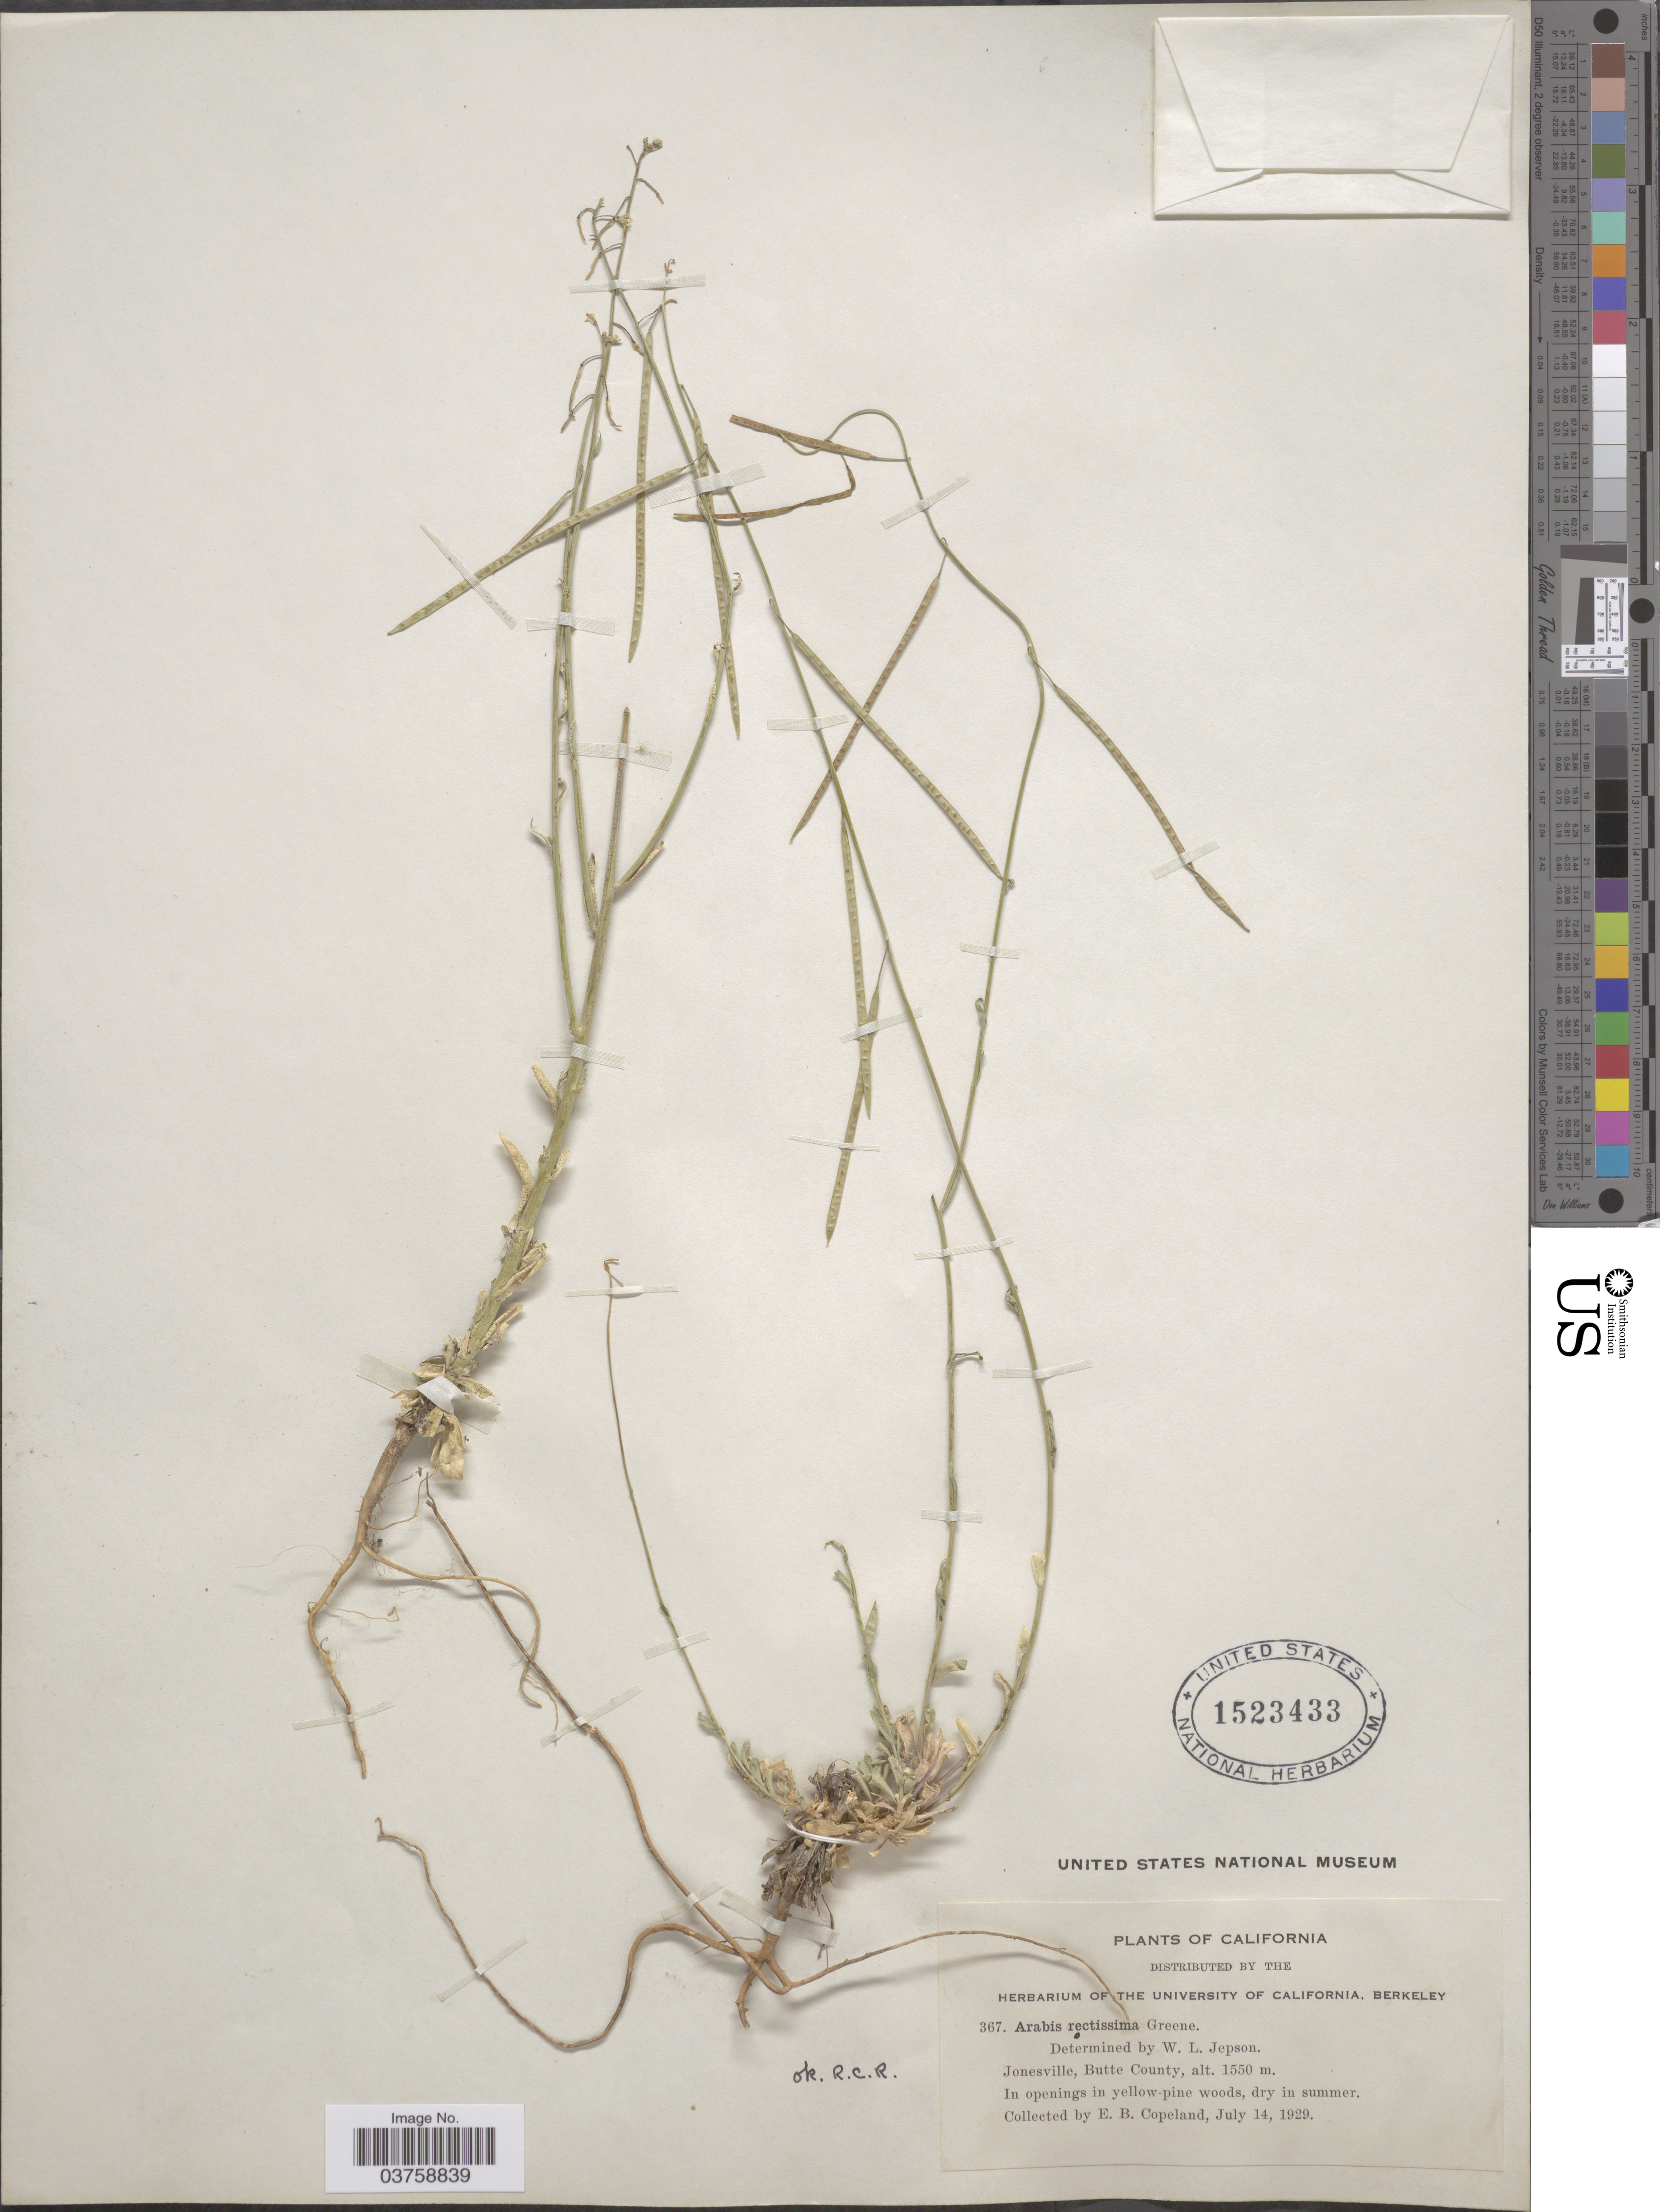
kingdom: Plantae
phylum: Tracheophyta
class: Magnoliopsida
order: Brassicales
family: Brassicaceae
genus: Arabis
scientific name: Arabis rectissima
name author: Greene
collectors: E. B. Copeland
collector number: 367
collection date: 1929-07-14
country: United States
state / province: California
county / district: Butte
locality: Jonesville, Butte County.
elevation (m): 1550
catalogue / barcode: US 1523433